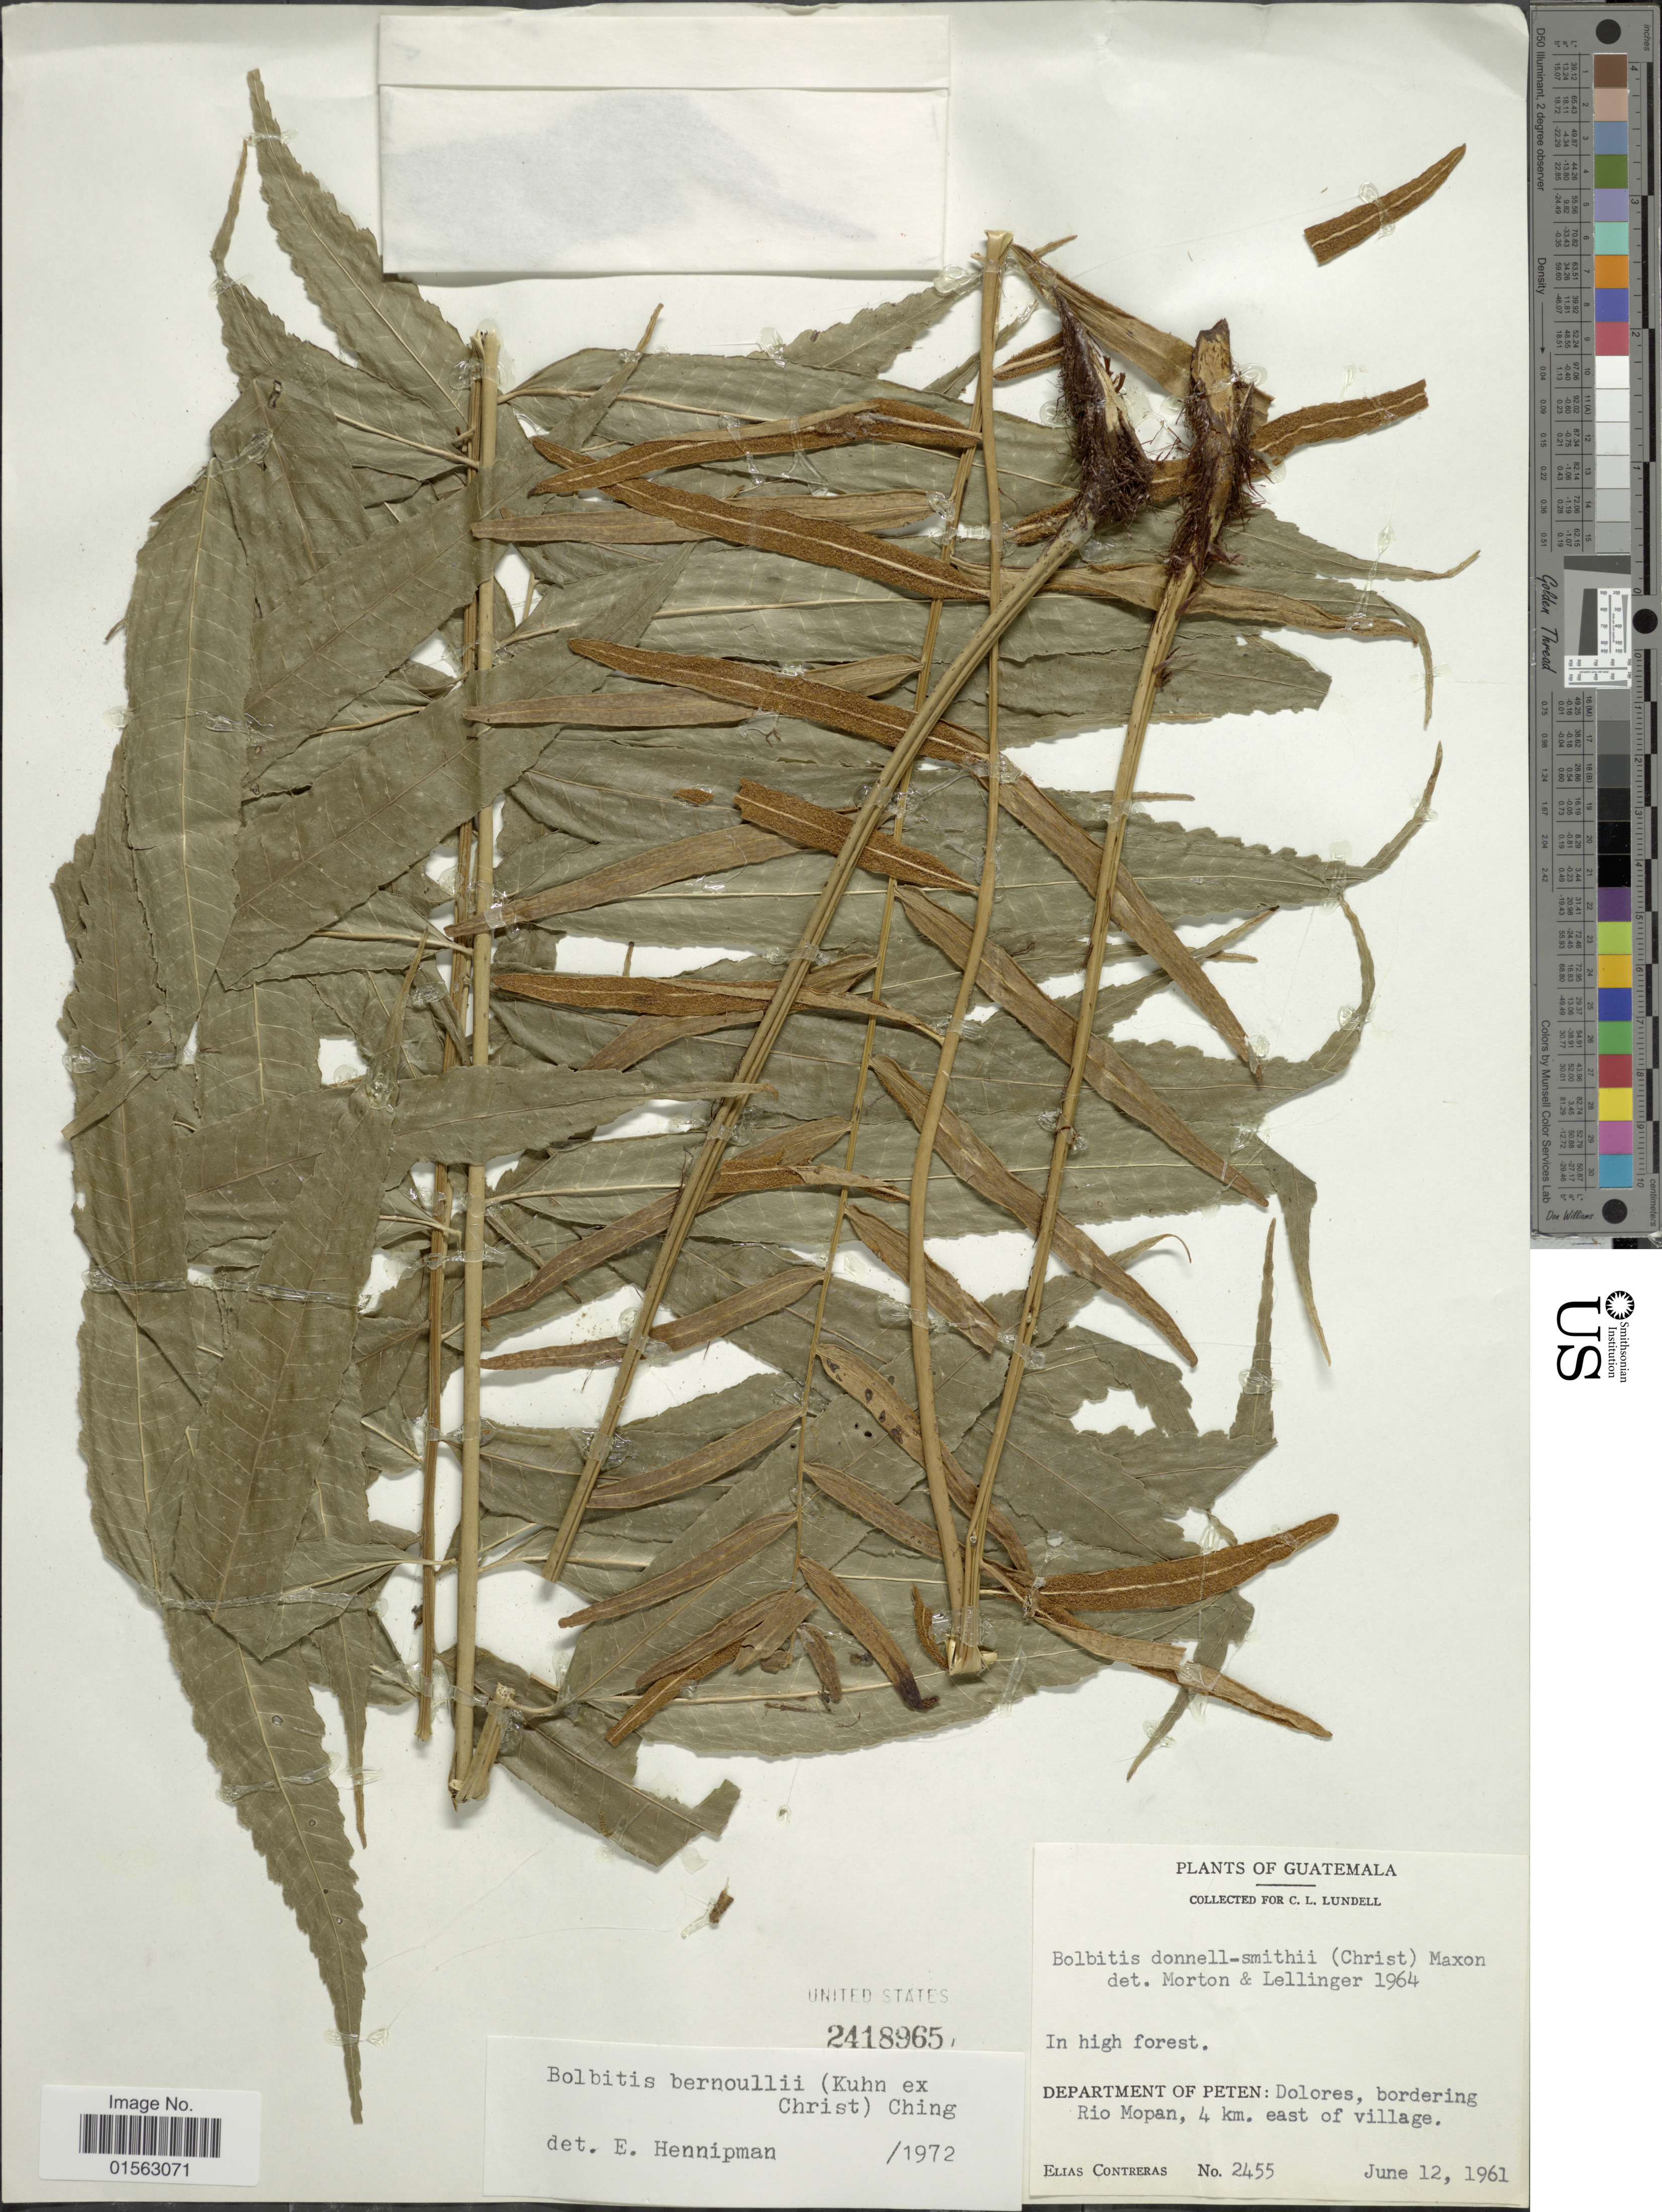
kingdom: Plantae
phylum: Tracheophyta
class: Polypodiopsida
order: Polypodiales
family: Dryopteridaceae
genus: Mickelia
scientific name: Mickelia bernoullii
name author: (Kuhn ex Christ) R.C. Moran et al.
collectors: E. Contreras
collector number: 2455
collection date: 1961-06-12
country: Guatemala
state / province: El Petén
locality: Guatemala, Department of Peten: Dolores, bordering Rio Mopan, 4 km. east of village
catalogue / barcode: US 2418965